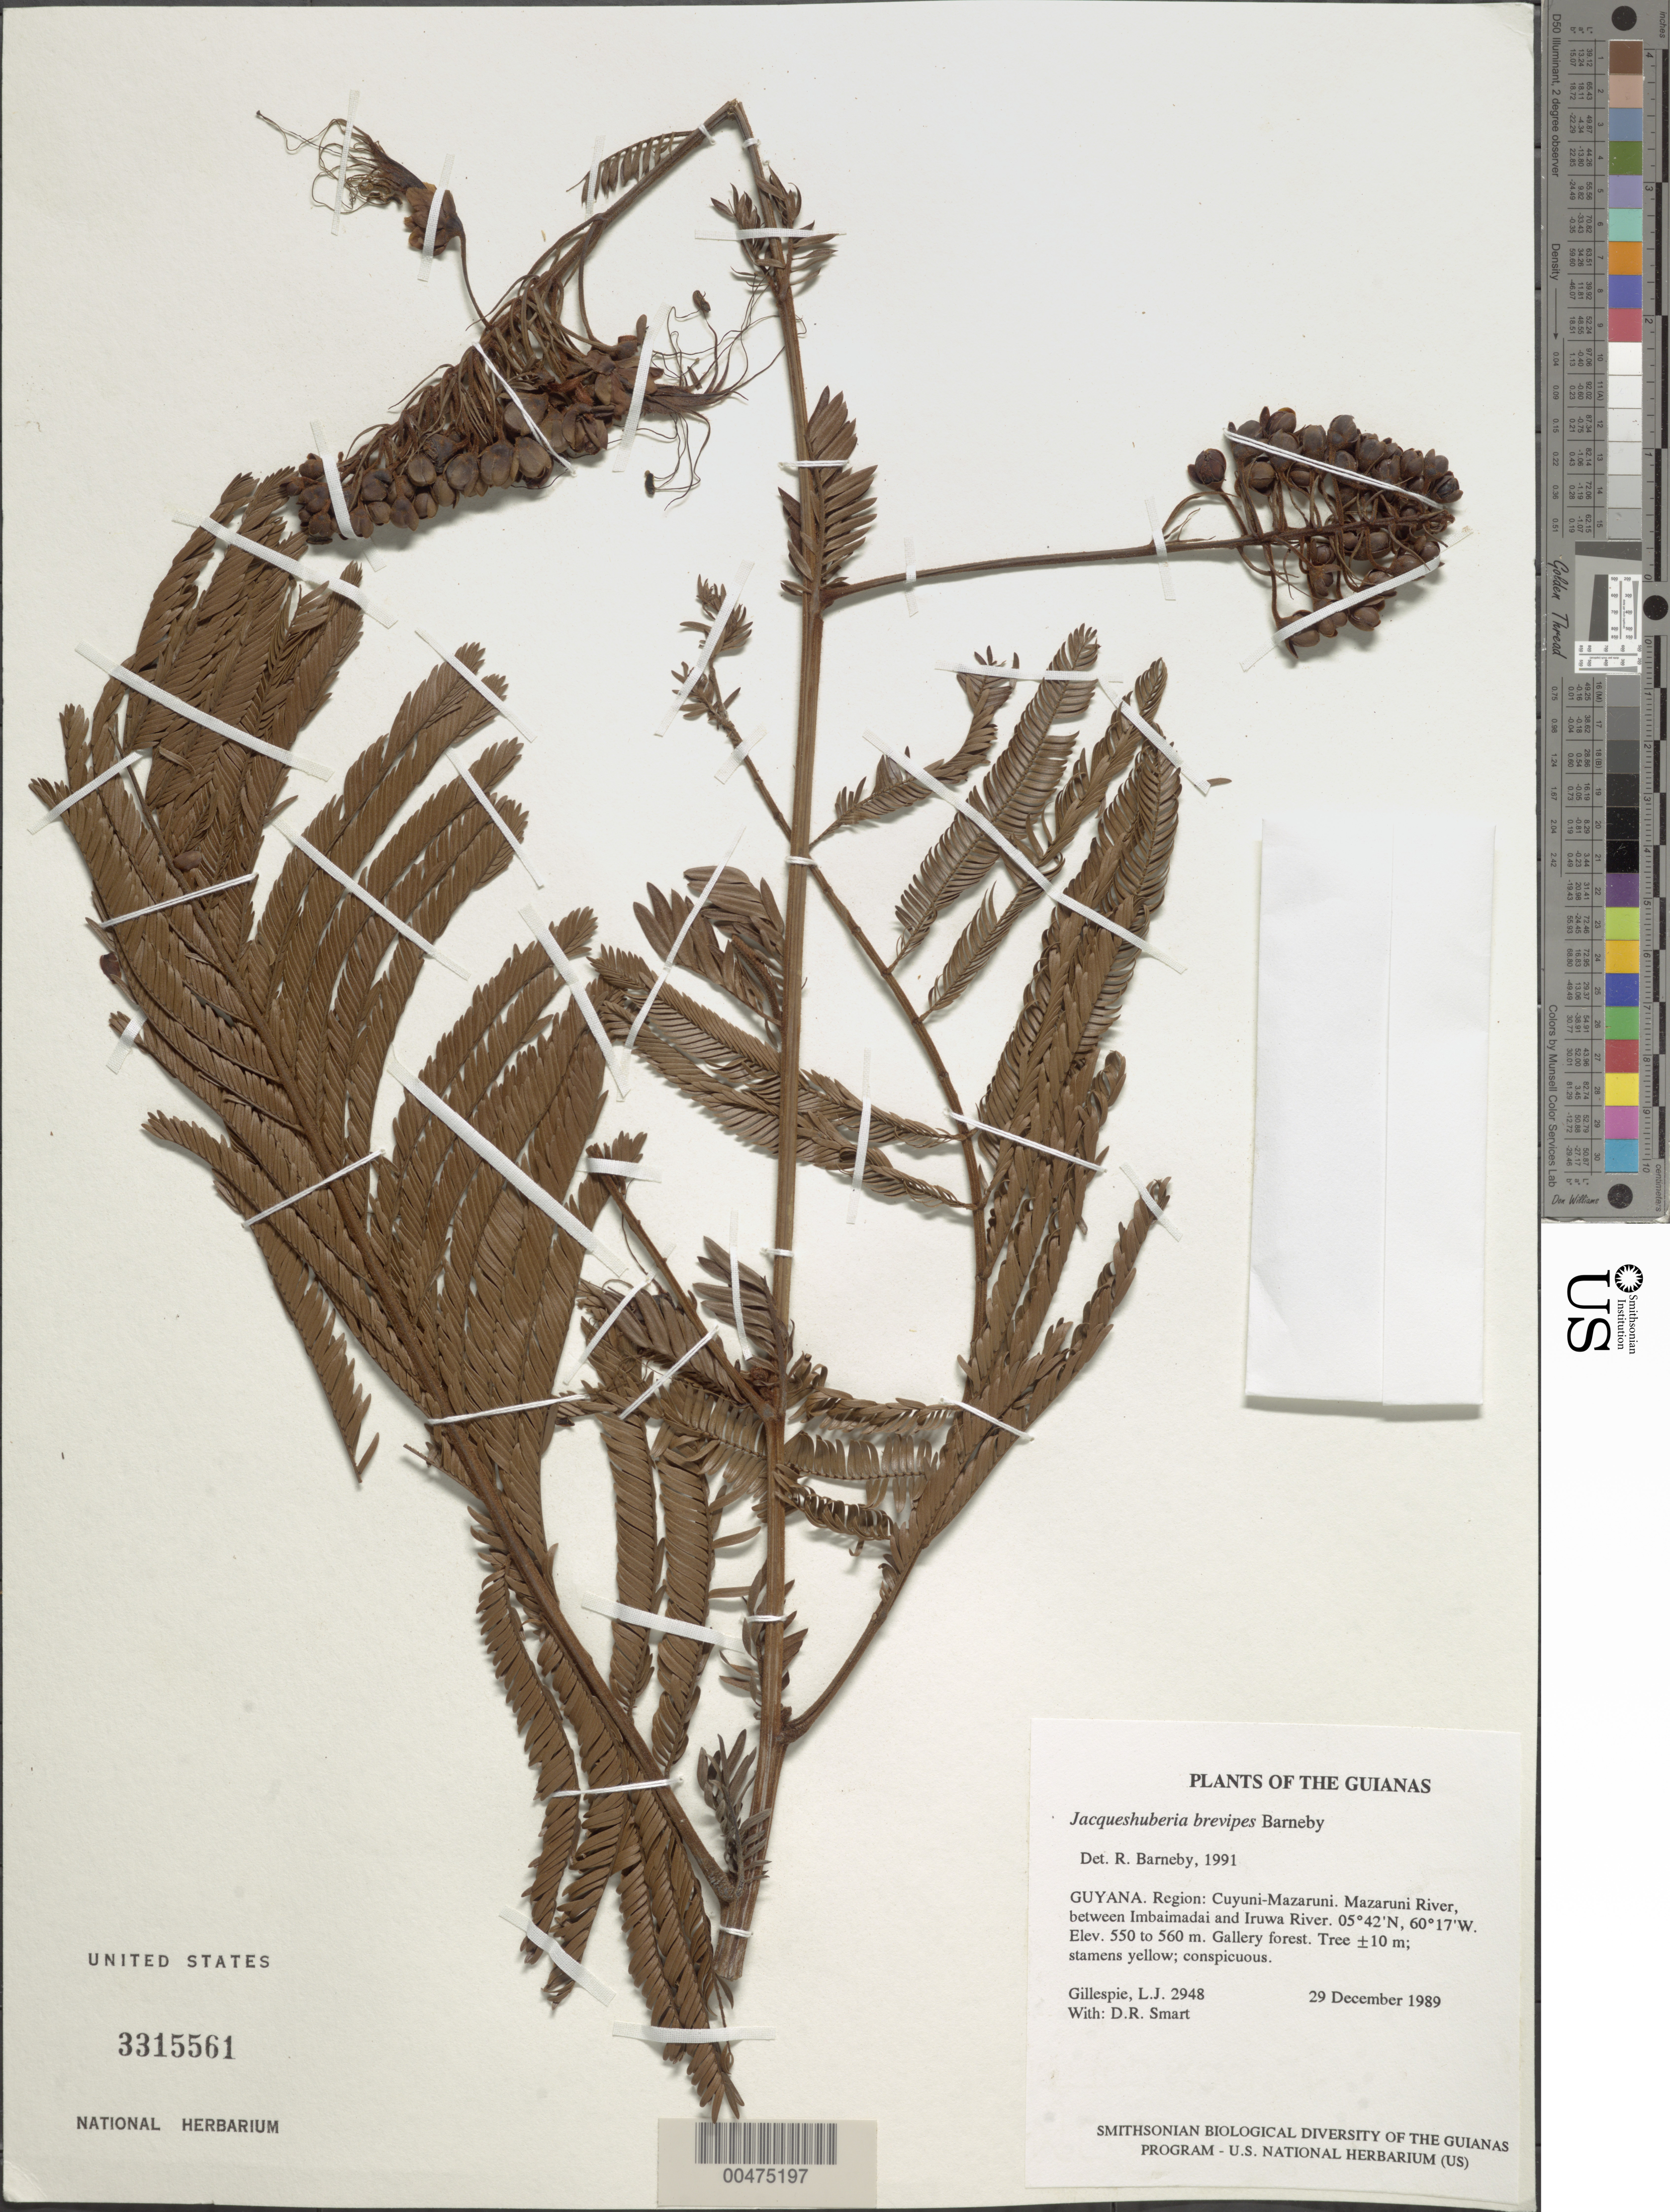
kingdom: Plantae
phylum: Tracheophyta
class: Magnoliopsida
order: Fabales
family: Fabaceae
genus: Jacqueshuberia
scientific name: Jacqueshuberia brevipes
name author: Barneby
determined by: Barneby, Rupert C., (NY)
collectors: L. J. Gillespie & D. R. Smart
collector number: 2948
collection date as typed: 29 December 1989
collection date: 1989-12-29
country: Guyana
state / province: Cuyuni-Mazaruni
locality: Mazaruni River, between Imbaimadai and Iruwa River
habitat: Gallery forest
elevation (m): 550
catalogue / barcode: US 3315561